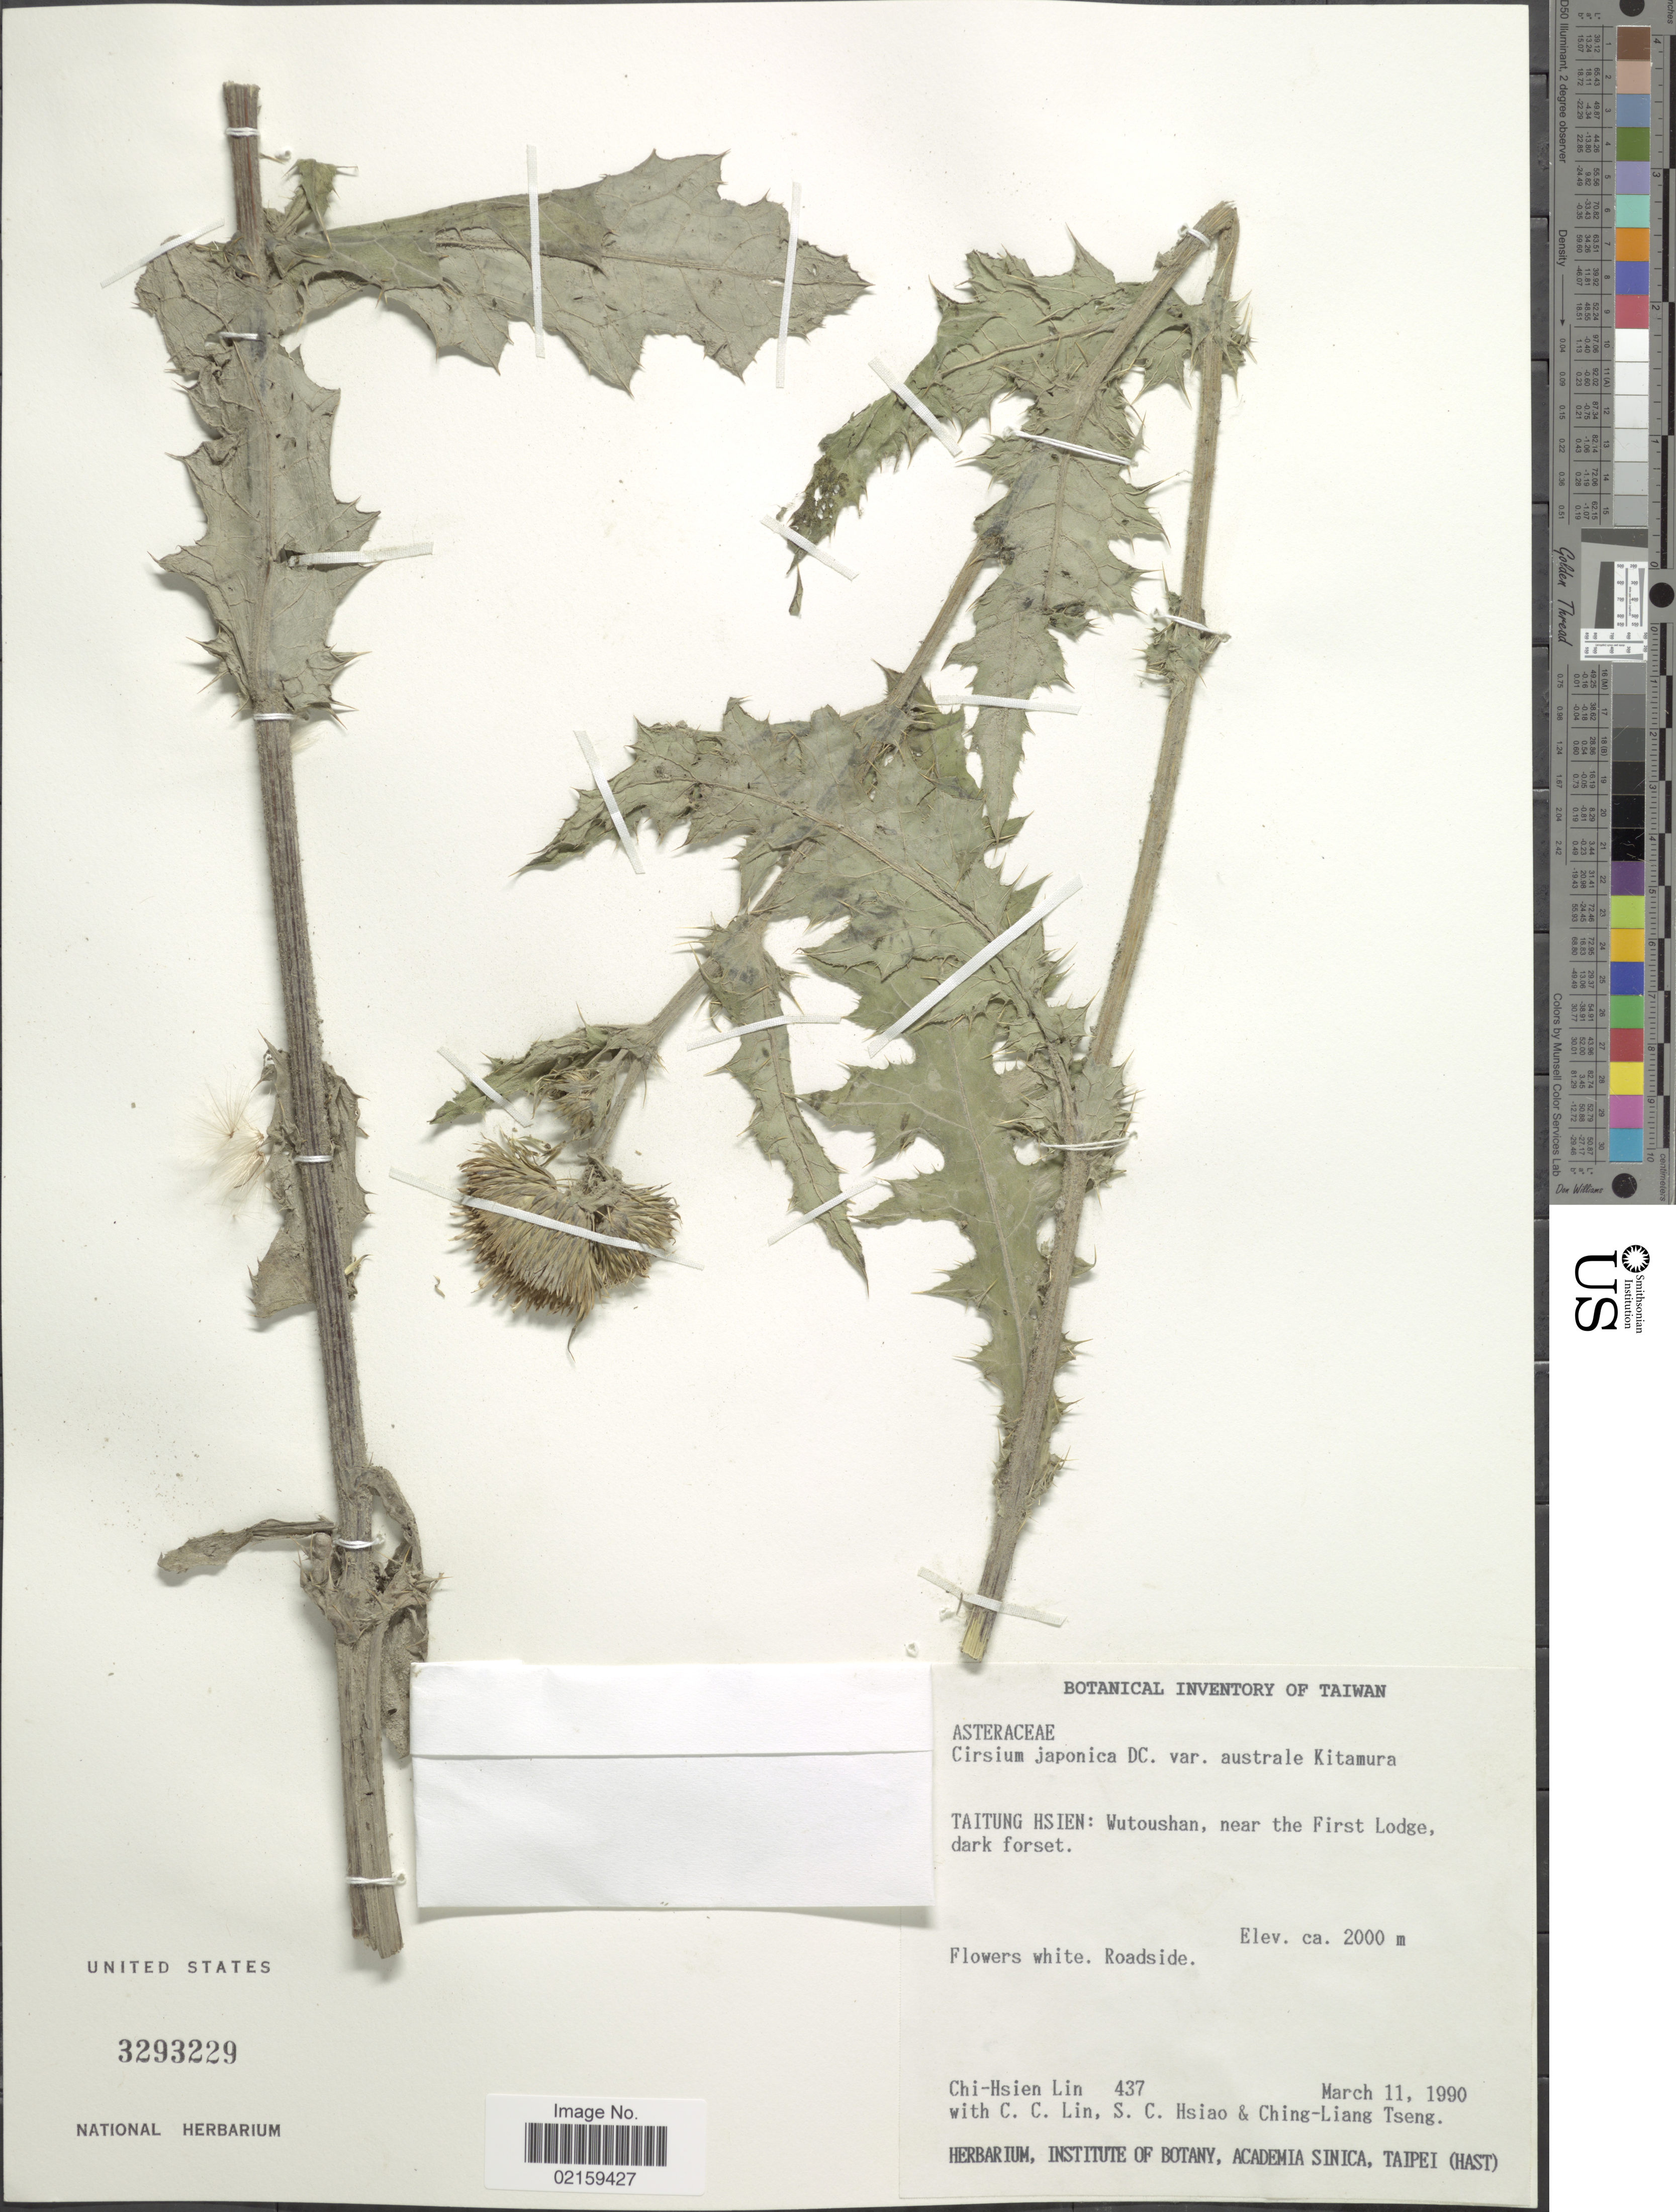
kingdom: Plantae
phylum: Tracheophyta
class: Magnoliopsida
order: Asterales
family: Asteraceae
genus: Cirsium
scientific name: Cirsium japonicum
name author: DC.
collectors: C. Lin, C. Lin, S. Hsiao & C. Tseng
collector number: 437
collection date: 1990-03-11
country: Taiwan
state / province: Taitung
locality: Taitung Hsien: Wutoushan, near the First Lodge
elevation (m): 2000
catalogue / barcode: US 3293229